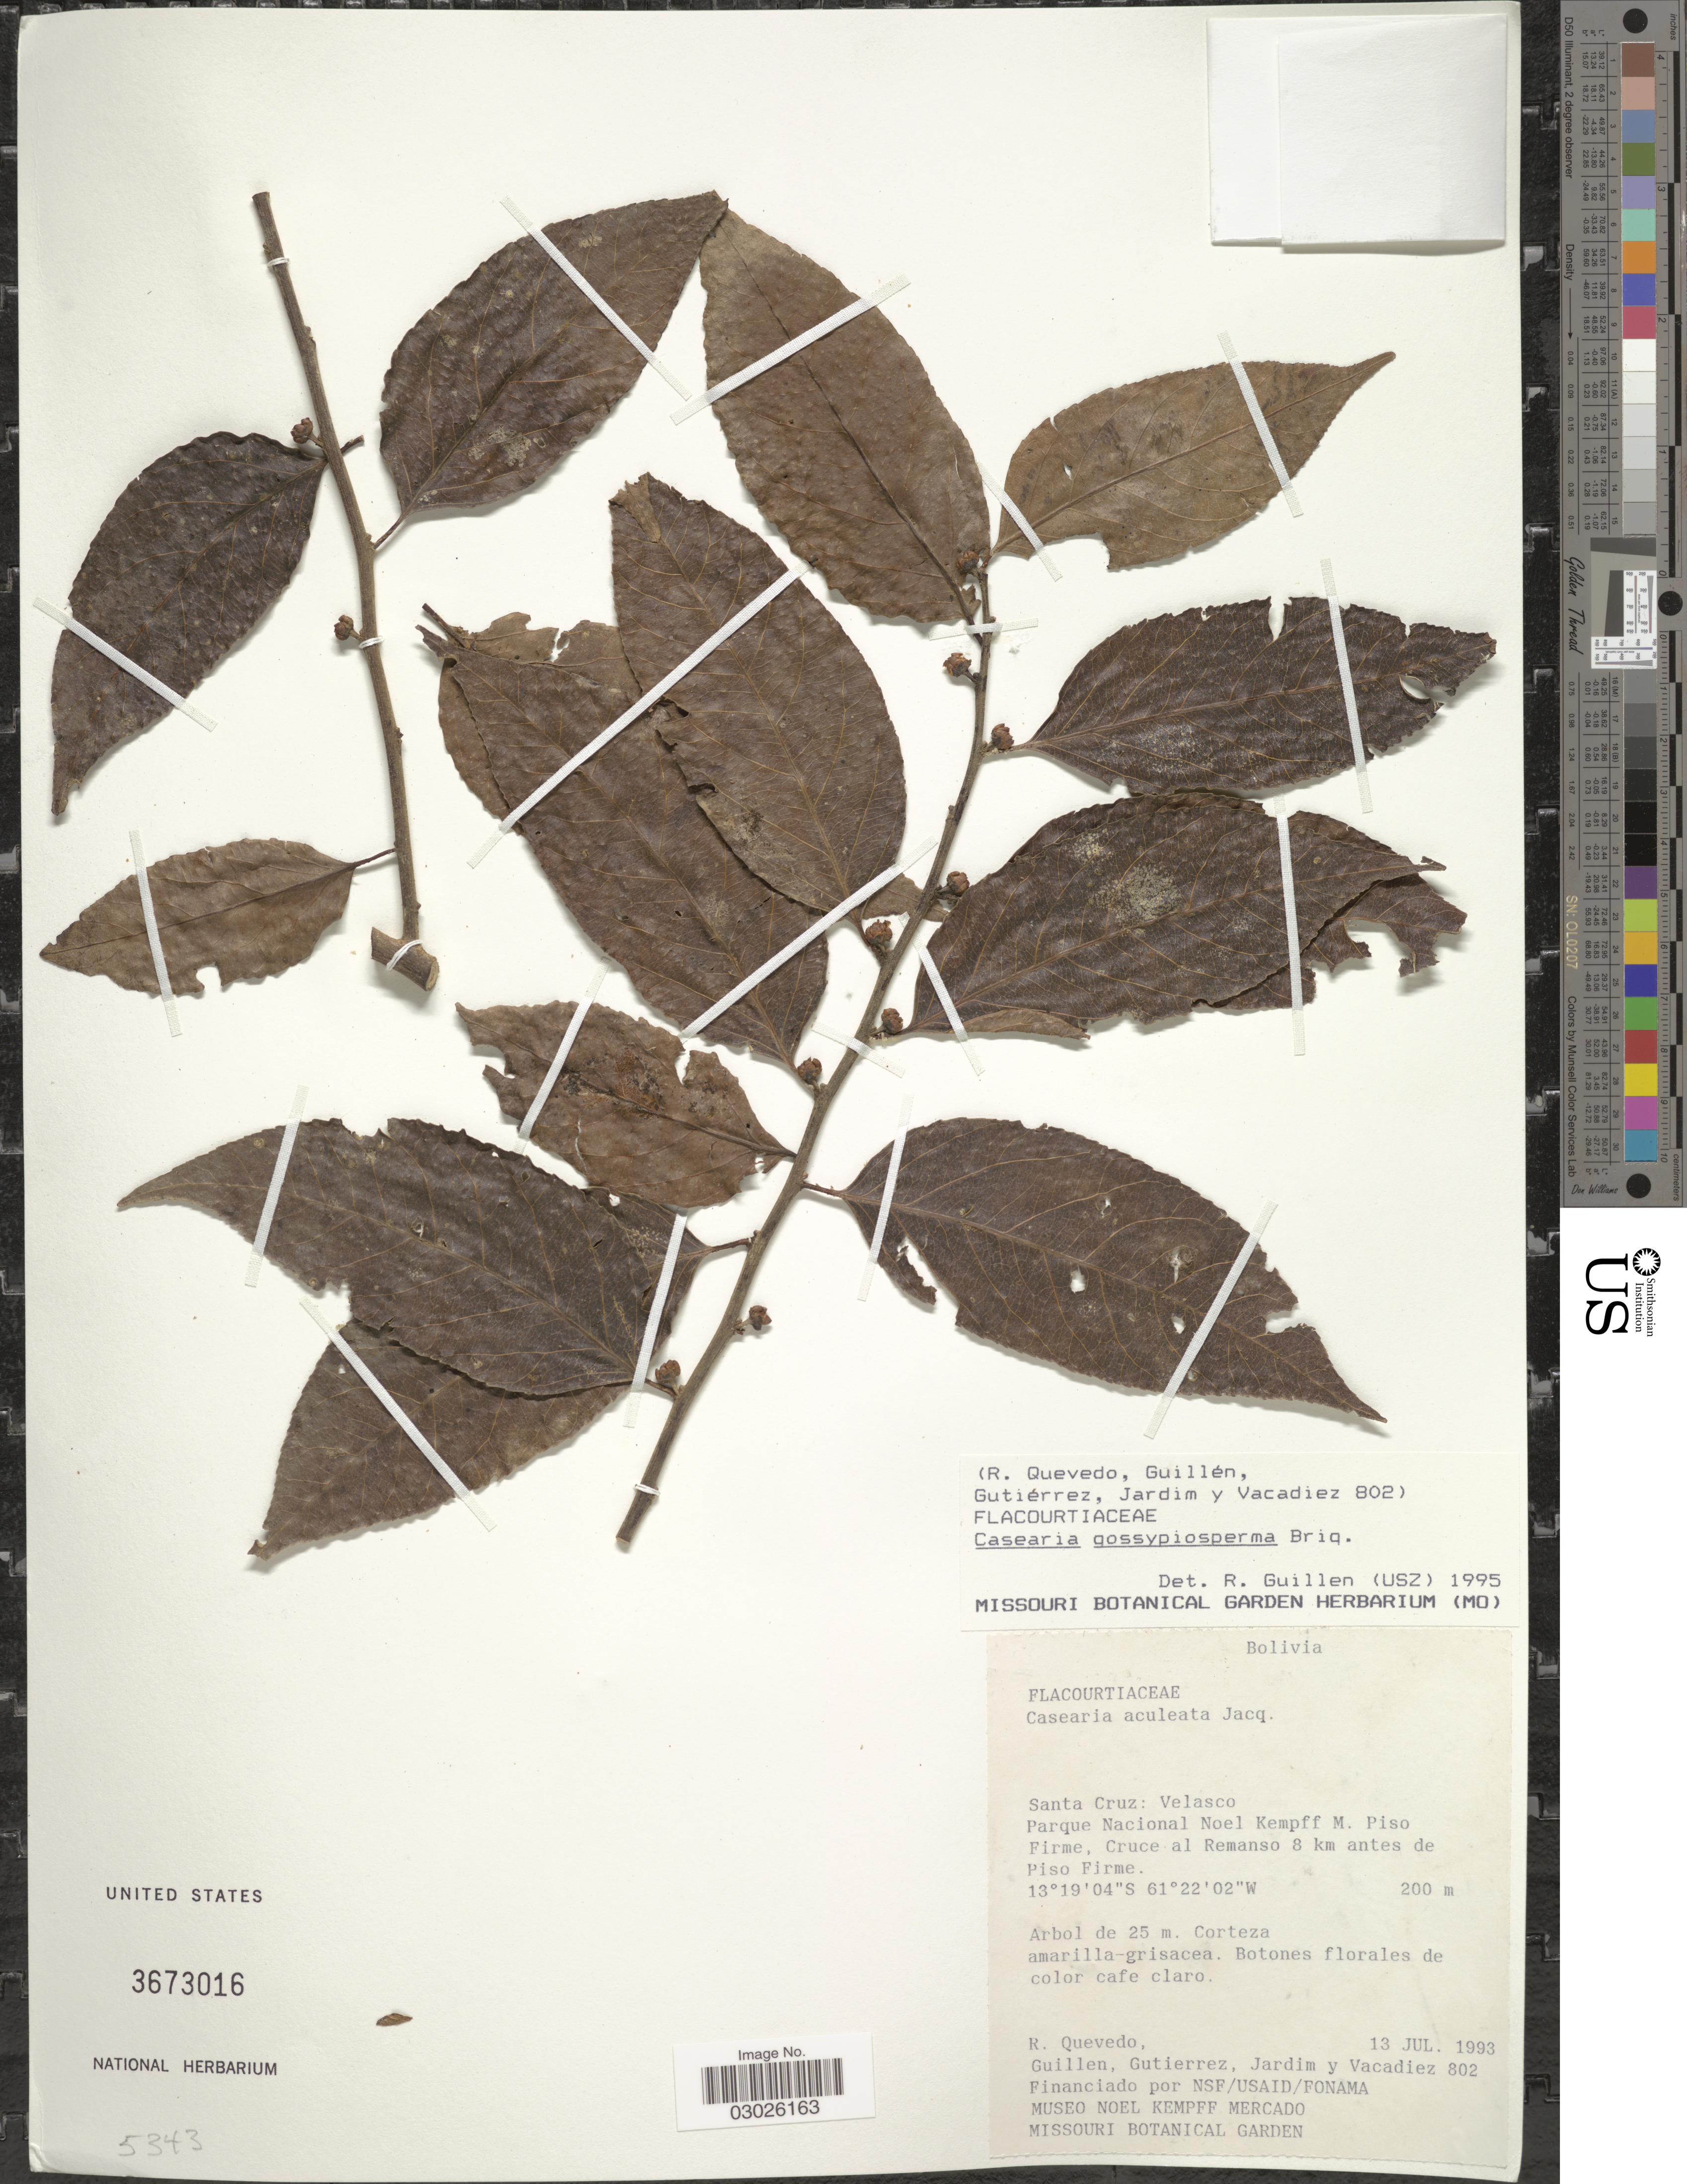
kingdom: Plantae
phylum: Tracheophyta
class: Magnoliopsida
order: Malpighiales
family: Salicaceae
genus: Casearia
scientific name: Casearia gossypiosperma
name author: Briq.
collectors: R. Quevedo, -- Guillen, -. Gutierrez, Jardim, -- & -. Vacadiez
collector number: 802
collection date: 1993-07-13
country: Bolivia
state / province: Santa Cruz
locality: Velasco, Parque Nacional Noel Kempff M. Piso Firme, Cruce al Remanso 8 km antes de Piso Firme.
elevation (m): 200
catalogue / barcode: US 3673016